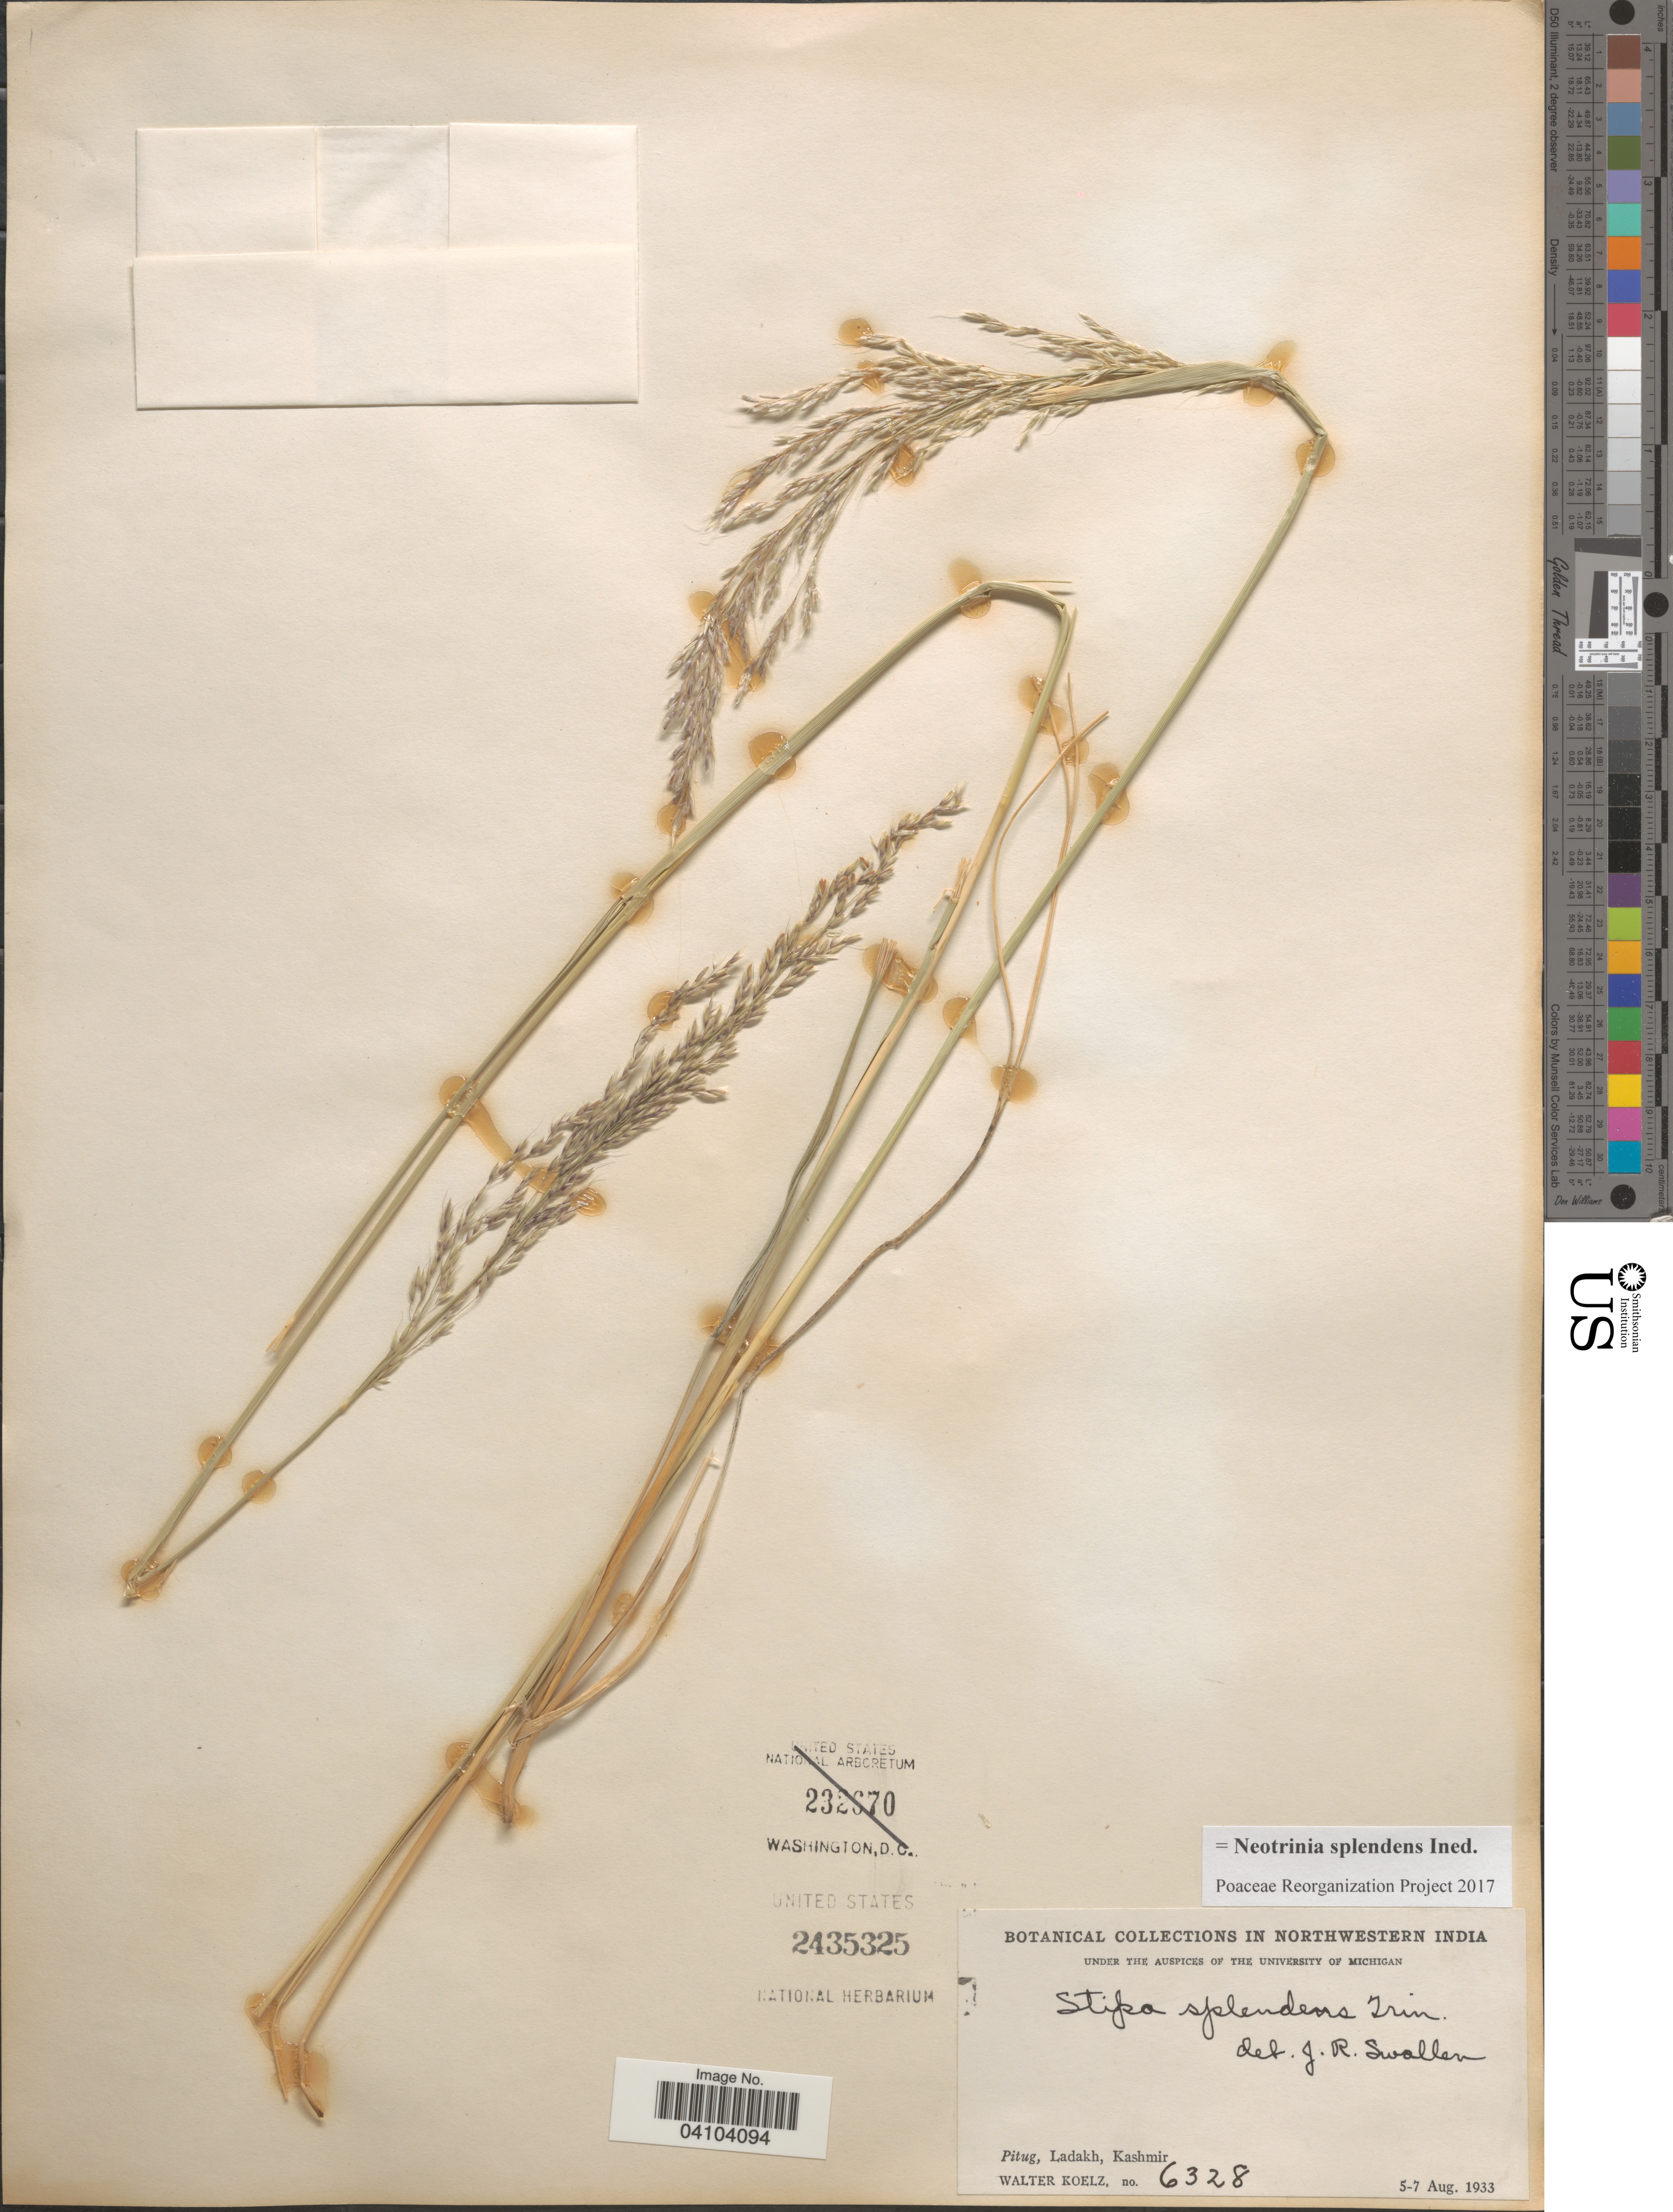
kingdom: Plantae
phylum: Tracheophyta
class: Liliopsida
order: Poales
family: Poaceae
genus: Neotrinia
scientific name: Neotrinia splendens (Trin.) M. Nobis, P.D. Gudkova & A. Nowak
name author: (Trin.)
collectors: W. N. Koelz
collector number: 6328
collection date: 1933-08-05/1933-08-07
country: India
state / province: Jammu and Kashmir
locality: Northwestern India. Pitug, Ladakh, Kashmir.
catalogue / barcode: US 2435325